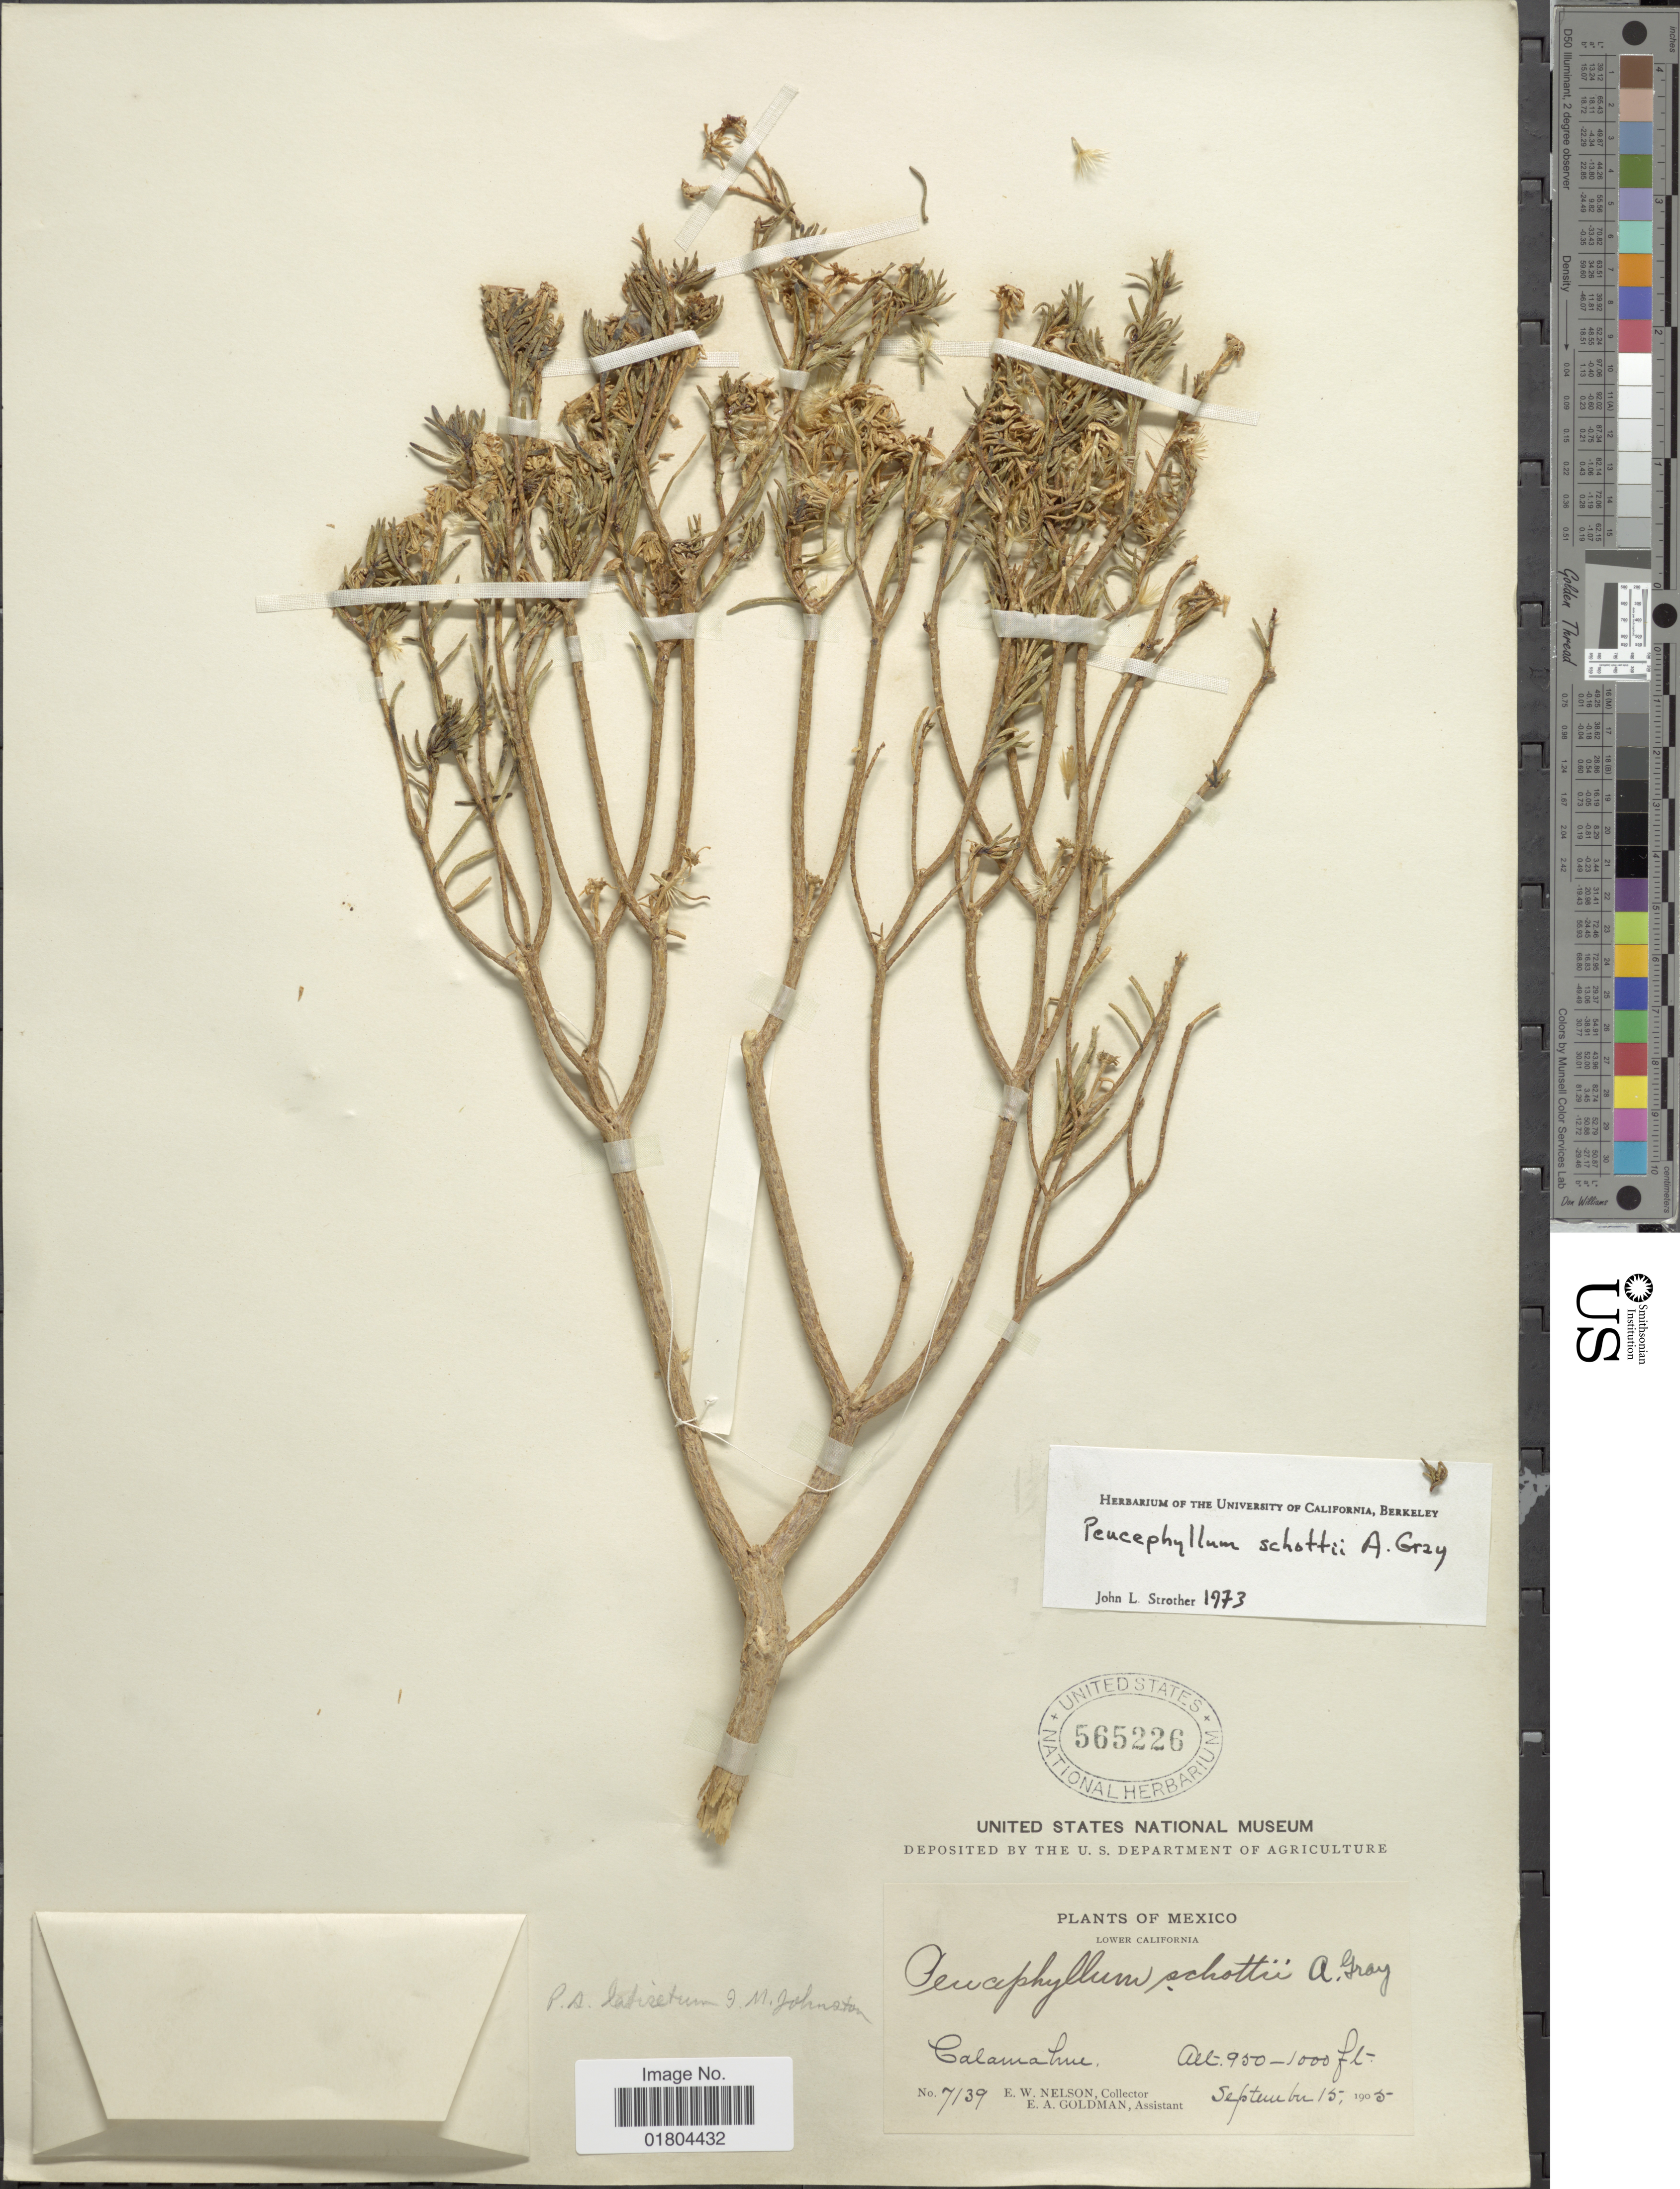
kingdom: Plantae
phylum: Tracheophyta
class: Magnoliopsida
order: Asterales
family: Asteraceae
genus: Peucephyllum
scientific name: Peucephyllum schottii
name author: A. Gray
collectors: E. W. Nelson & E. A. Goldman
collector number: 7139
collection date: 1905-09-15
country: Mexico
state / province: Baja California Sur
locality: Lower California, Calamahu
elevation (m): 290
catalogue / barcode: US 565226